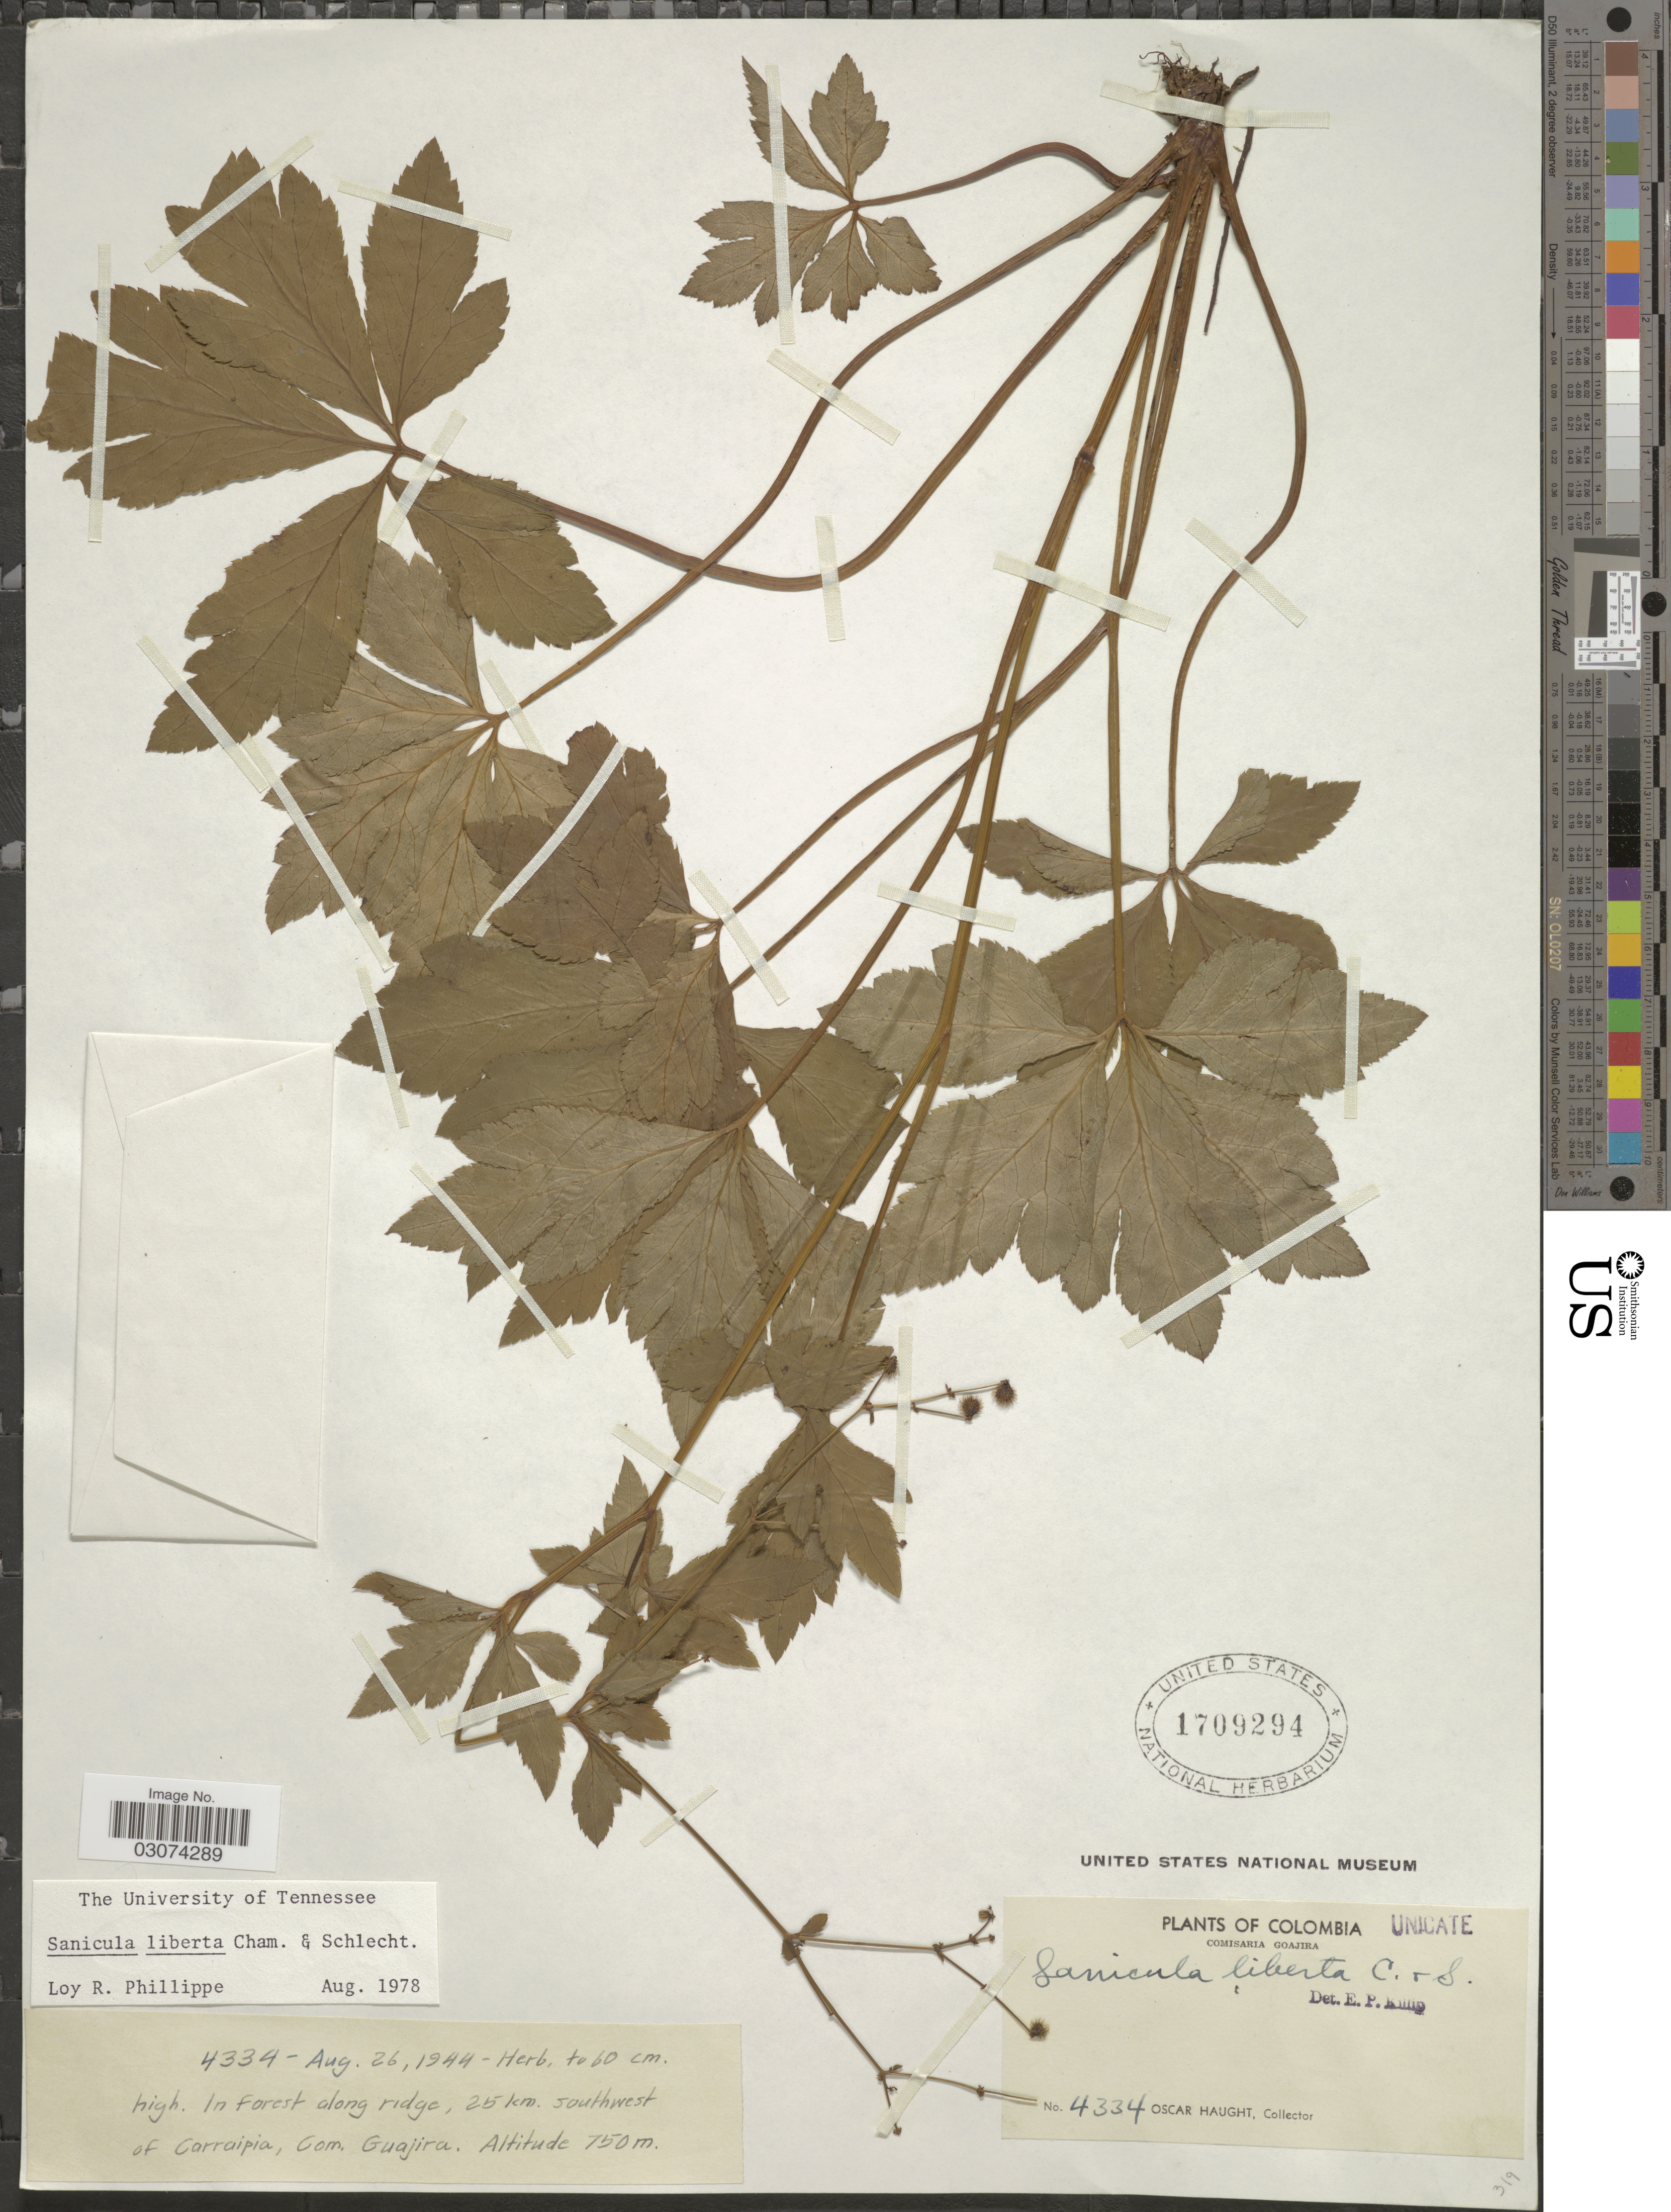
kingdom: Plantae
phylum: Tracheophyta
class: Magnoliopsida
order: Apiales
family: Apiaceae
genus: Sanicula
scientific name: Sanicula liberta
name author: Cham. & Schltdl.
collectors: O. L. Haught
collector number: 4334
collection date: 1944-08-26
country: Colombia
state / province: La Guajira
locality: Comisaria Goajira. In forest along ridge, 25 km. southwest of Carraipia, Com. Guajira.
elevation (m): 750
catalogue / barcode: US 1709294